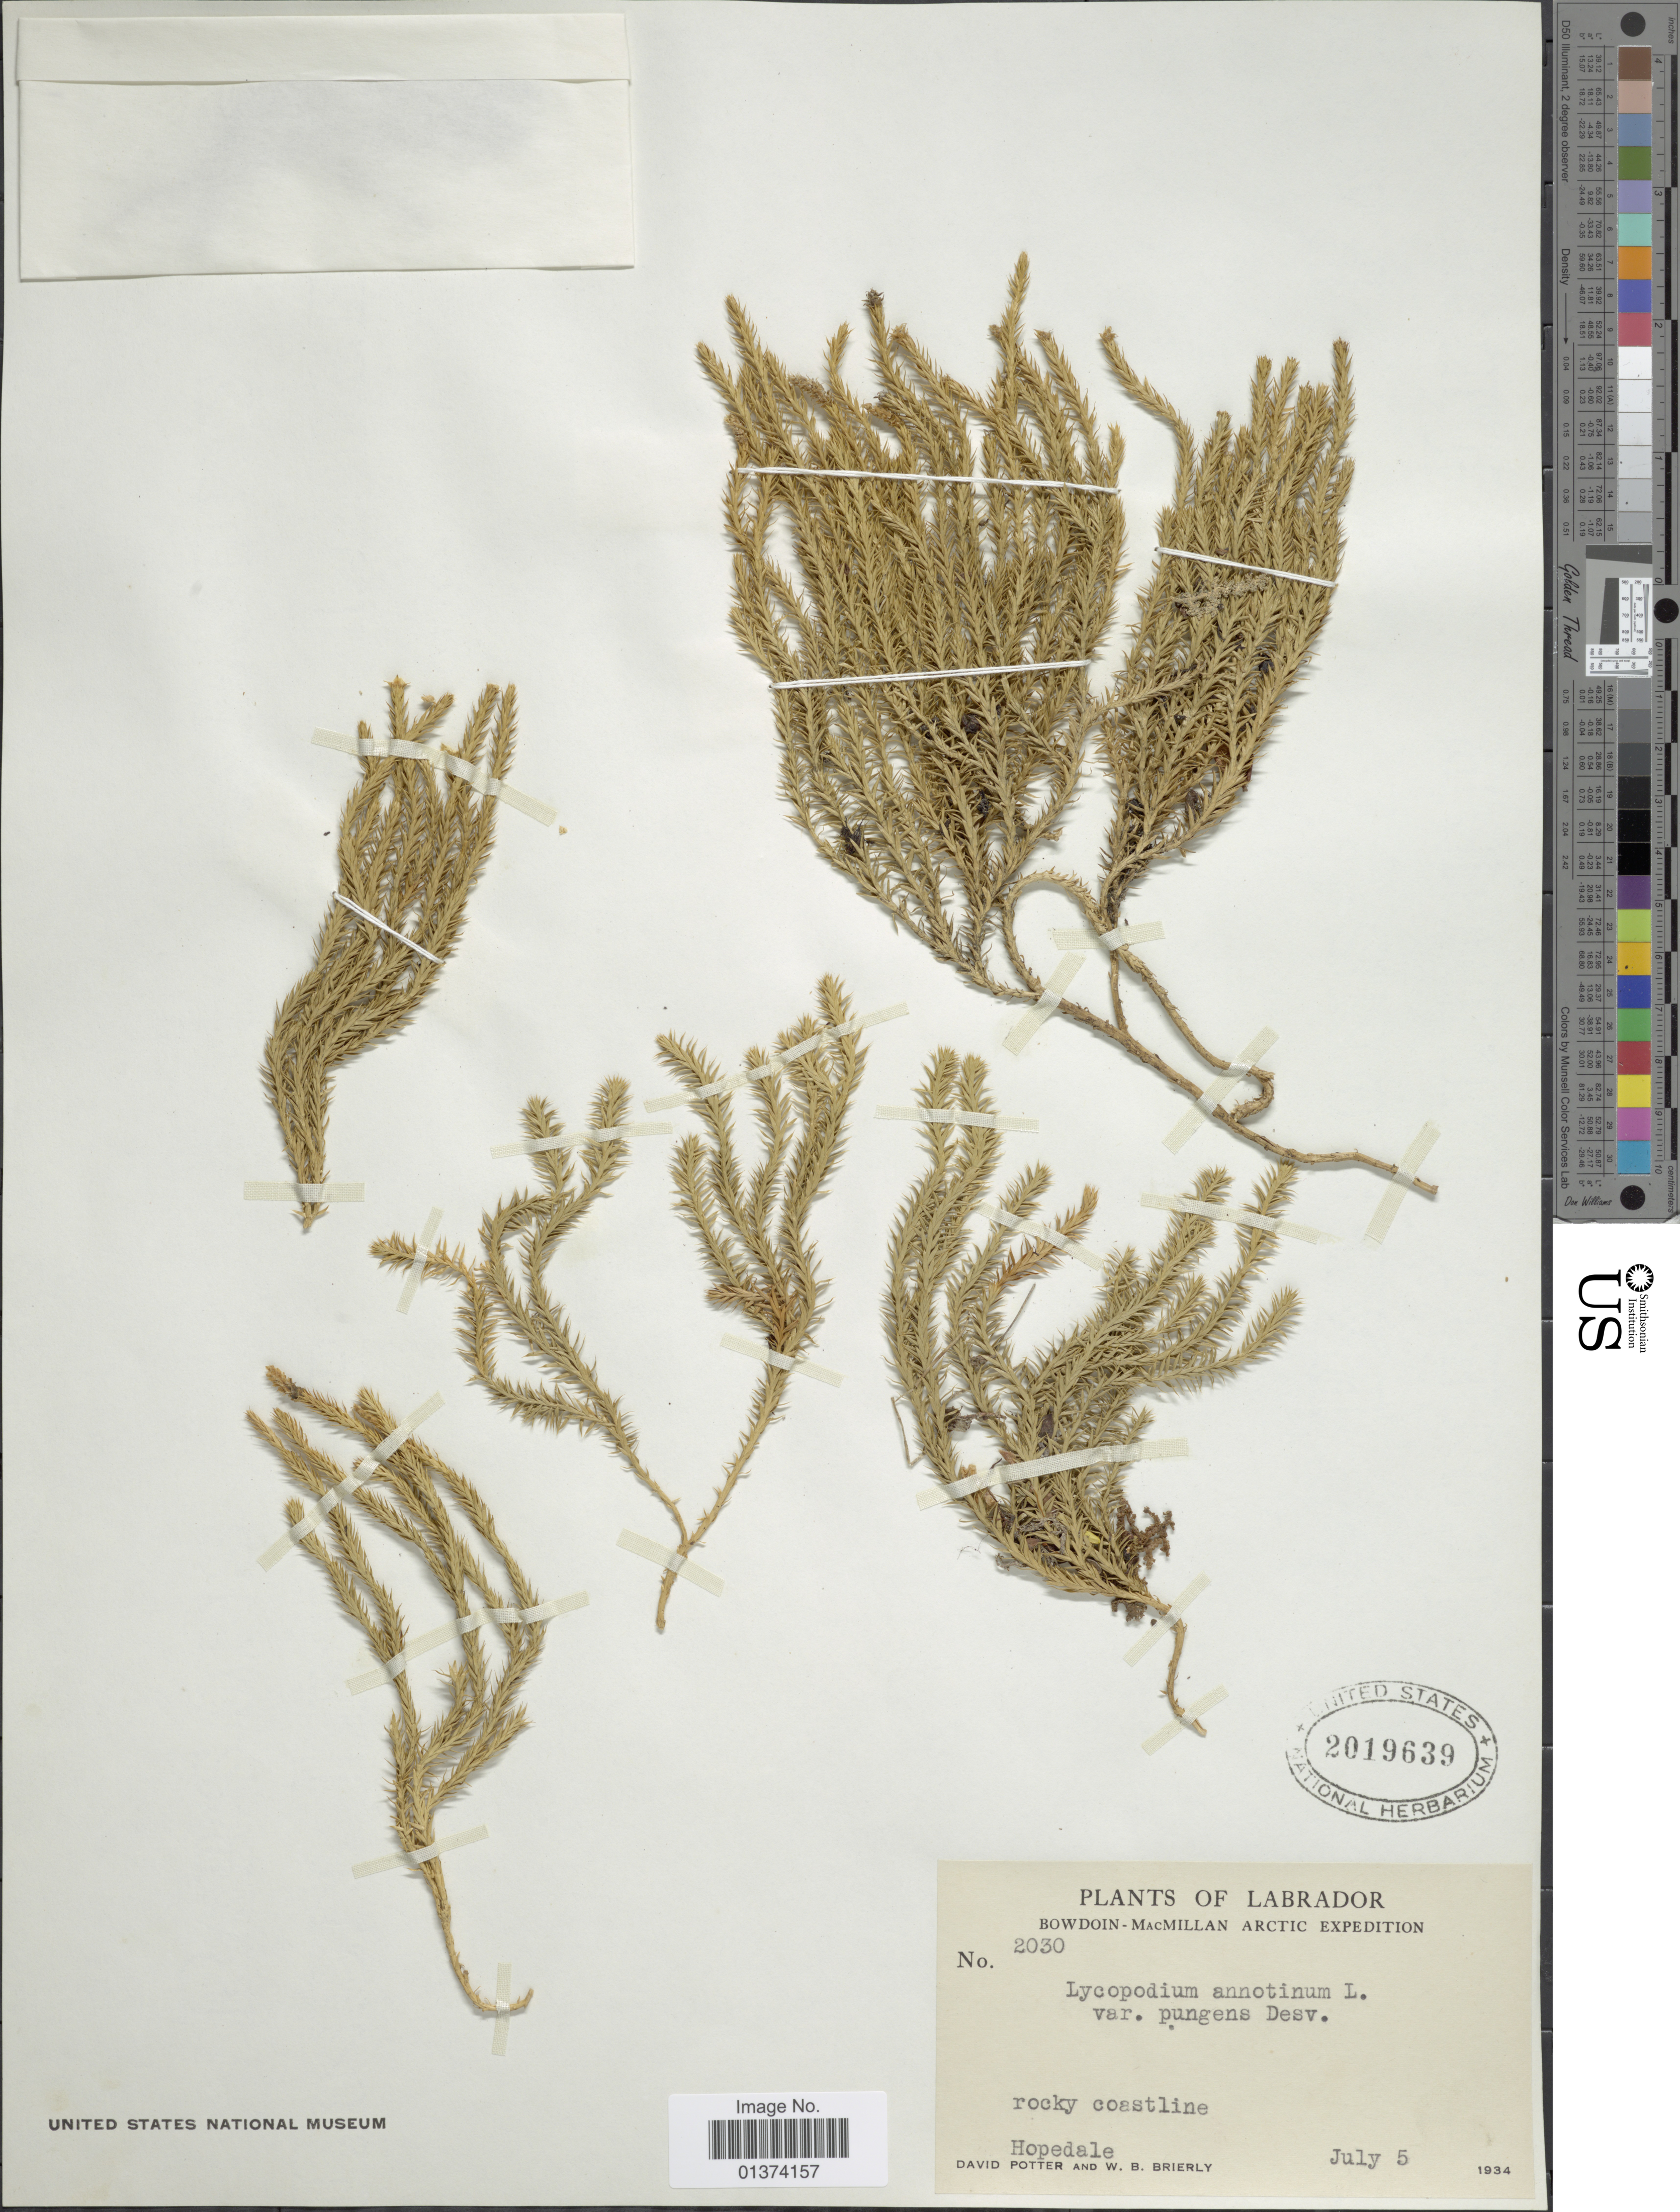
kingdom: Plantae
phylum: Tracheophyta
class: Lycopodiopsida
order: Lycopodiales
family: Lycopodiaceae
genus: Spinulum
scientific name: Spinulum annotinum subsp. annotinum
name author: (L.) A. Haines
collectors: D. Potter & W. Brierly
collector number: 2030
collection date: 1934-07-05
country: Canada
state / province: Newfoundland and Labrador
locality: Labrador, Hopedale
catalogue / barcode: US 2019639